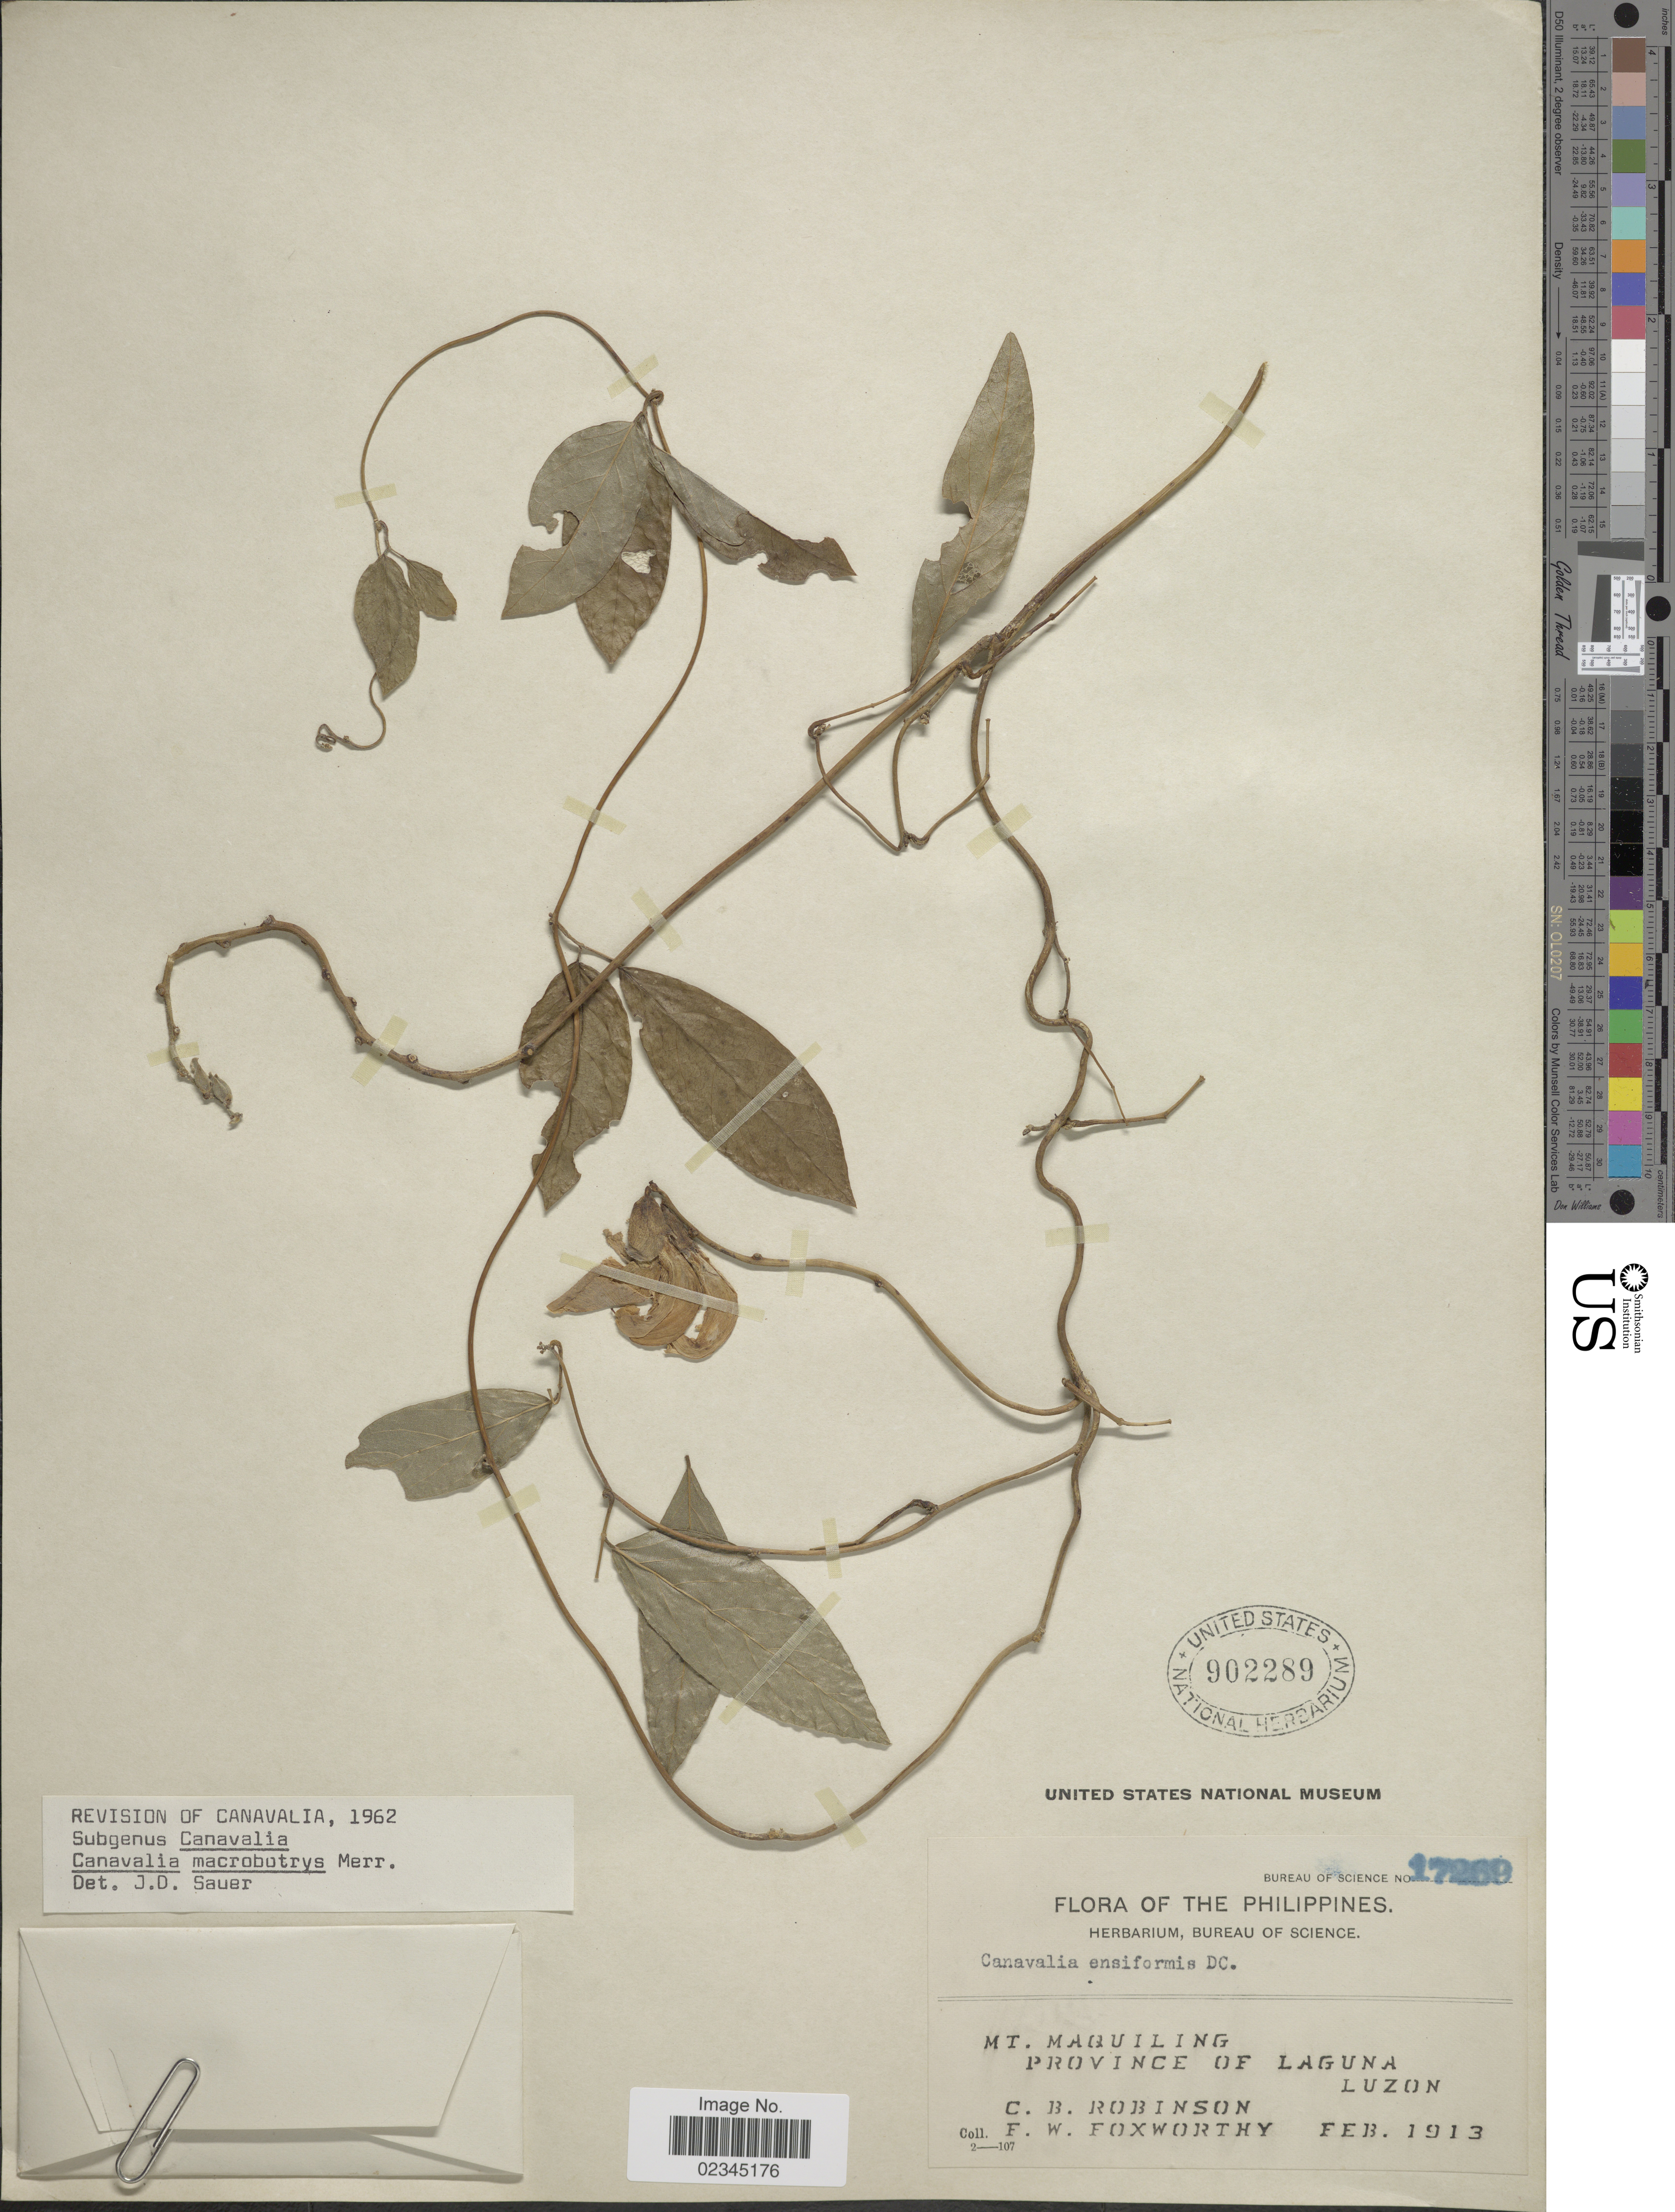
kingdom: Plantae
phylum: Tracheophyta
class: Magnoliopsida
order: Fabales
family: Fabaceae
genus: Canavalia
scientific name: Canavalia macrobotrys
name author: Merr.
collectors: C. Robinson & F. W. Foxworthy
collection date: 1913-02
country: Philippines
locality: Mt. Maquilingm Province of Laguna, Luzon.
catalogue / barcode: US 902289